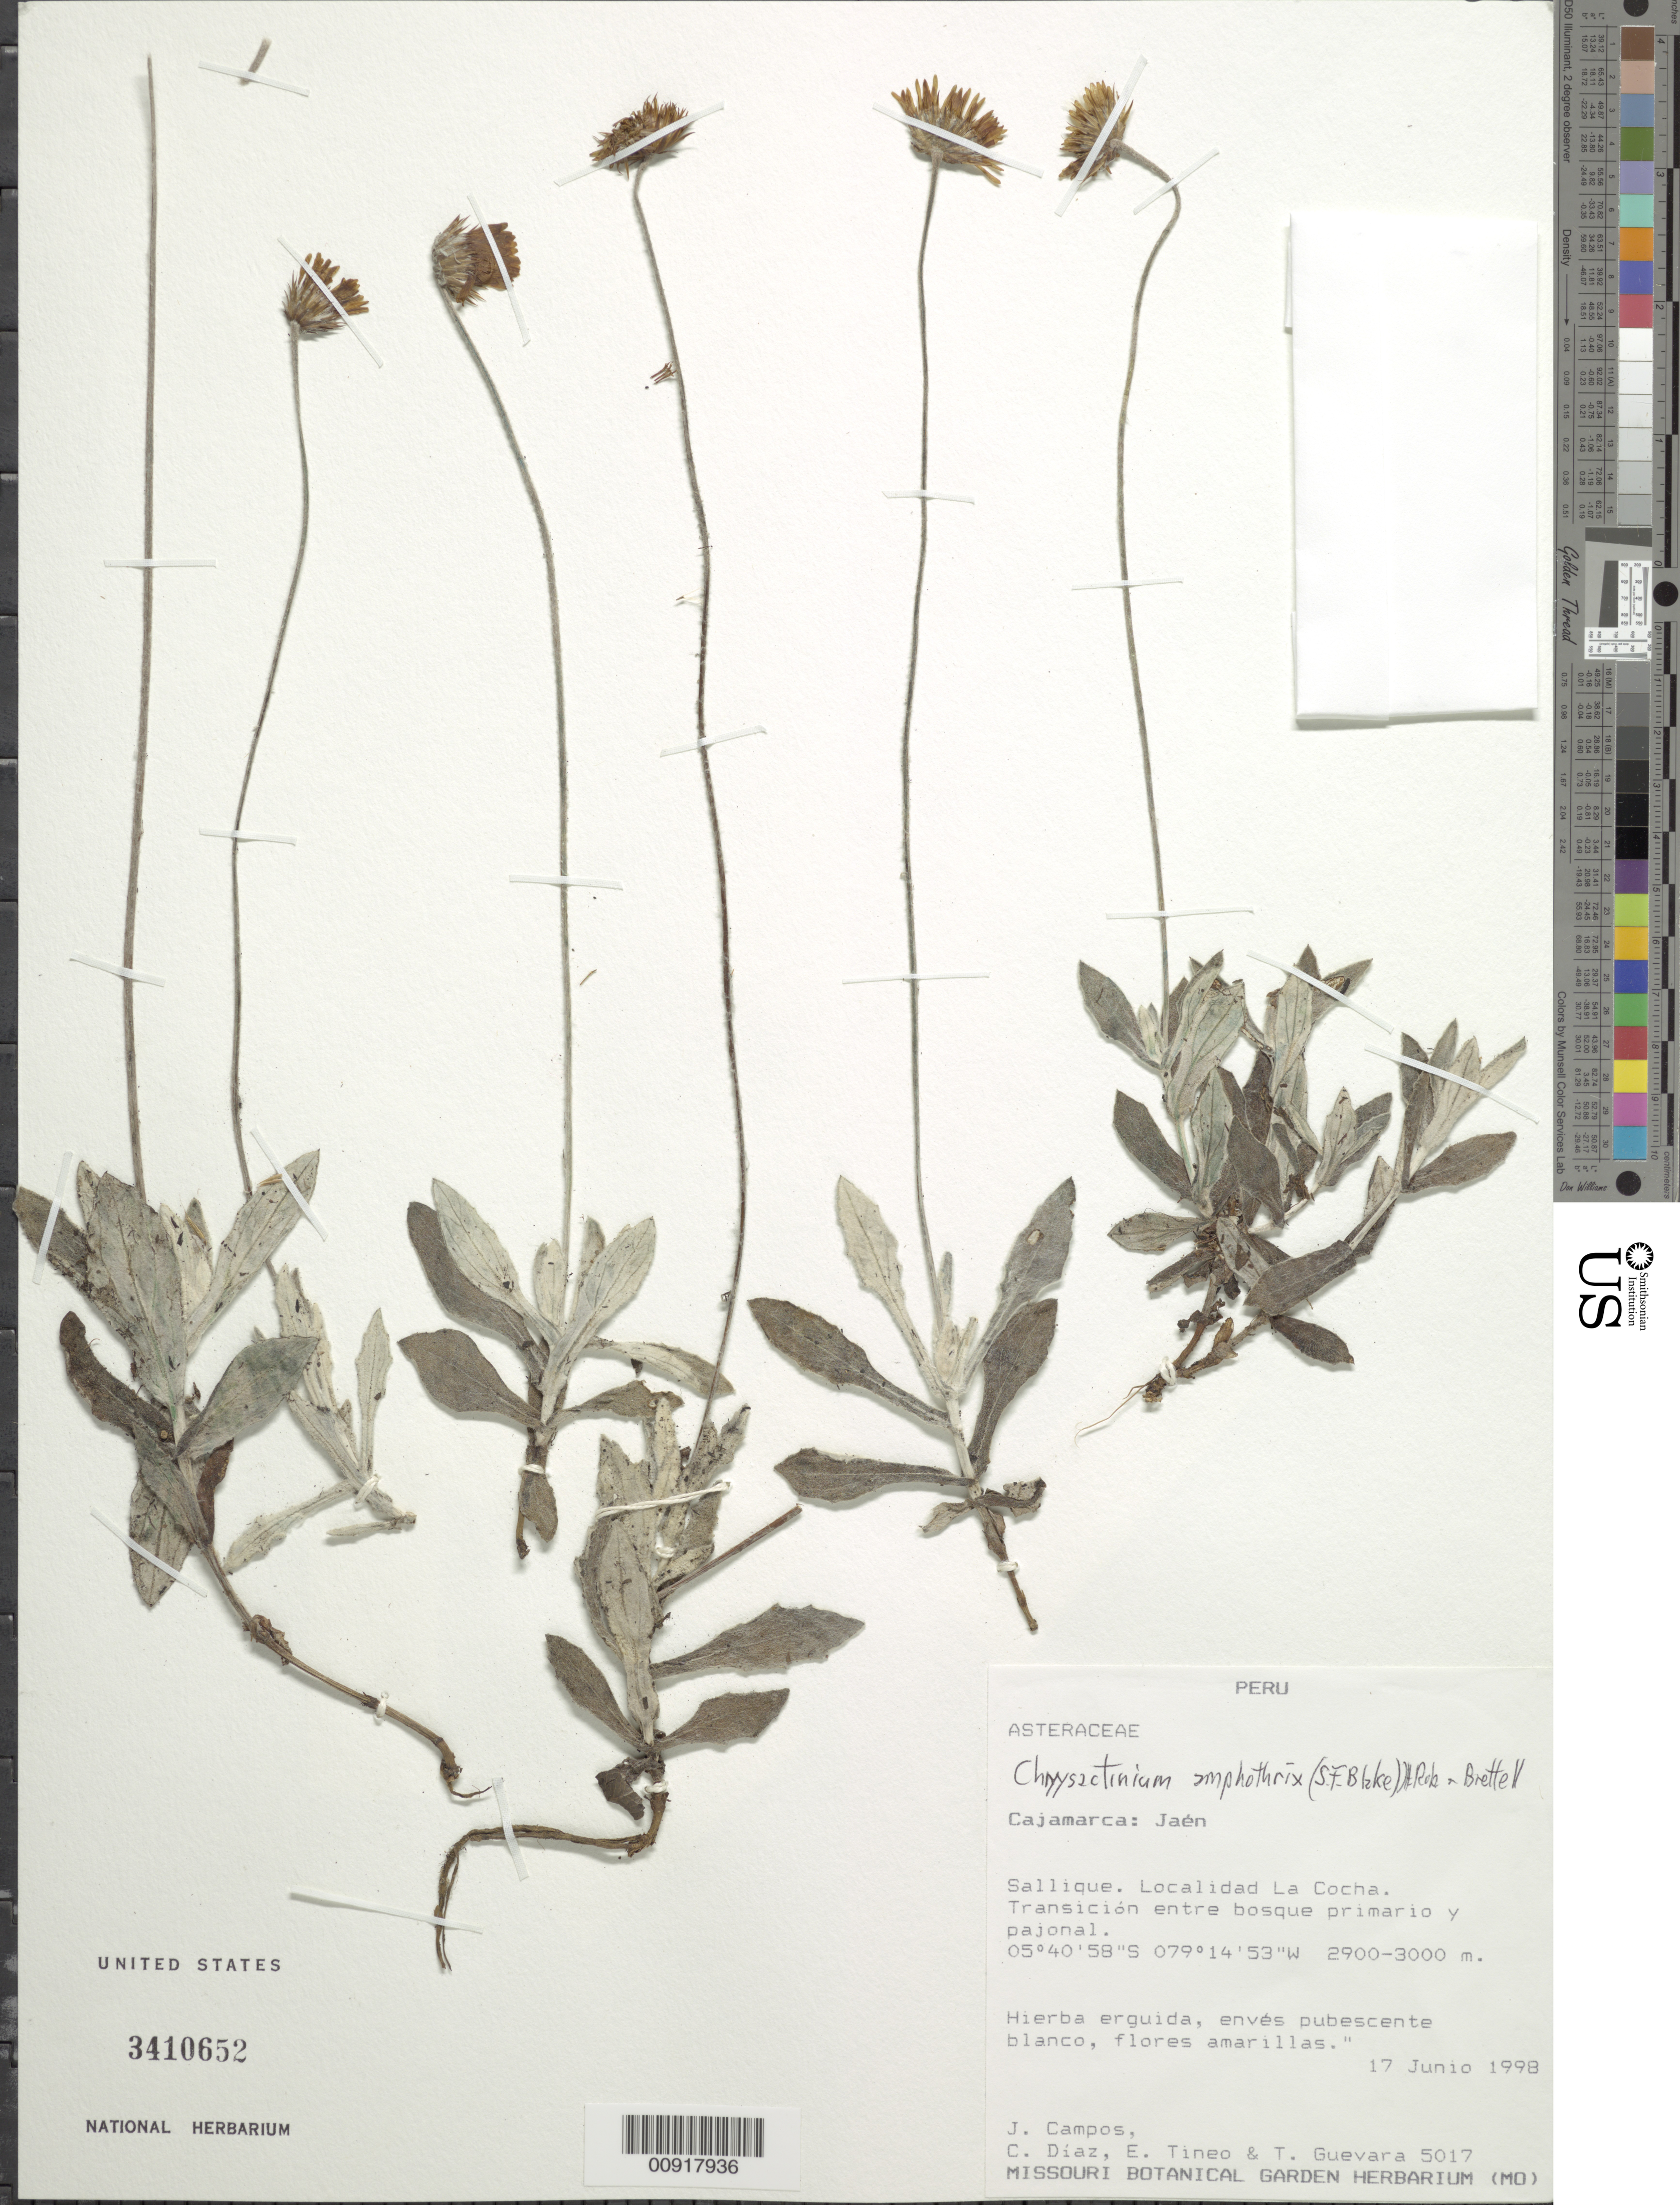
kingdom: Plantae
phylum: Tracheophyta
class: Magnoliopsida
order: Asterales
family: Asteraceae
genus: Chrysactinium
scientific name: Chrysactinium amphothrix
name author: (S.F. Blake) H. Rob. & Brettell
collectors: J. Campos, C. Díaz, E. Tineo & T. Guevara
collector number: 5017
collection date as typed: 17 June 1998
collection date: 1998-06-17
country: Peru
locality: Cajamarca: Prov. Jaén, Sallique, La Cocha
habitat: Transición entre bosque primario y pajonal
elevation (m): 2900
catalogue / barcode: US 3410652